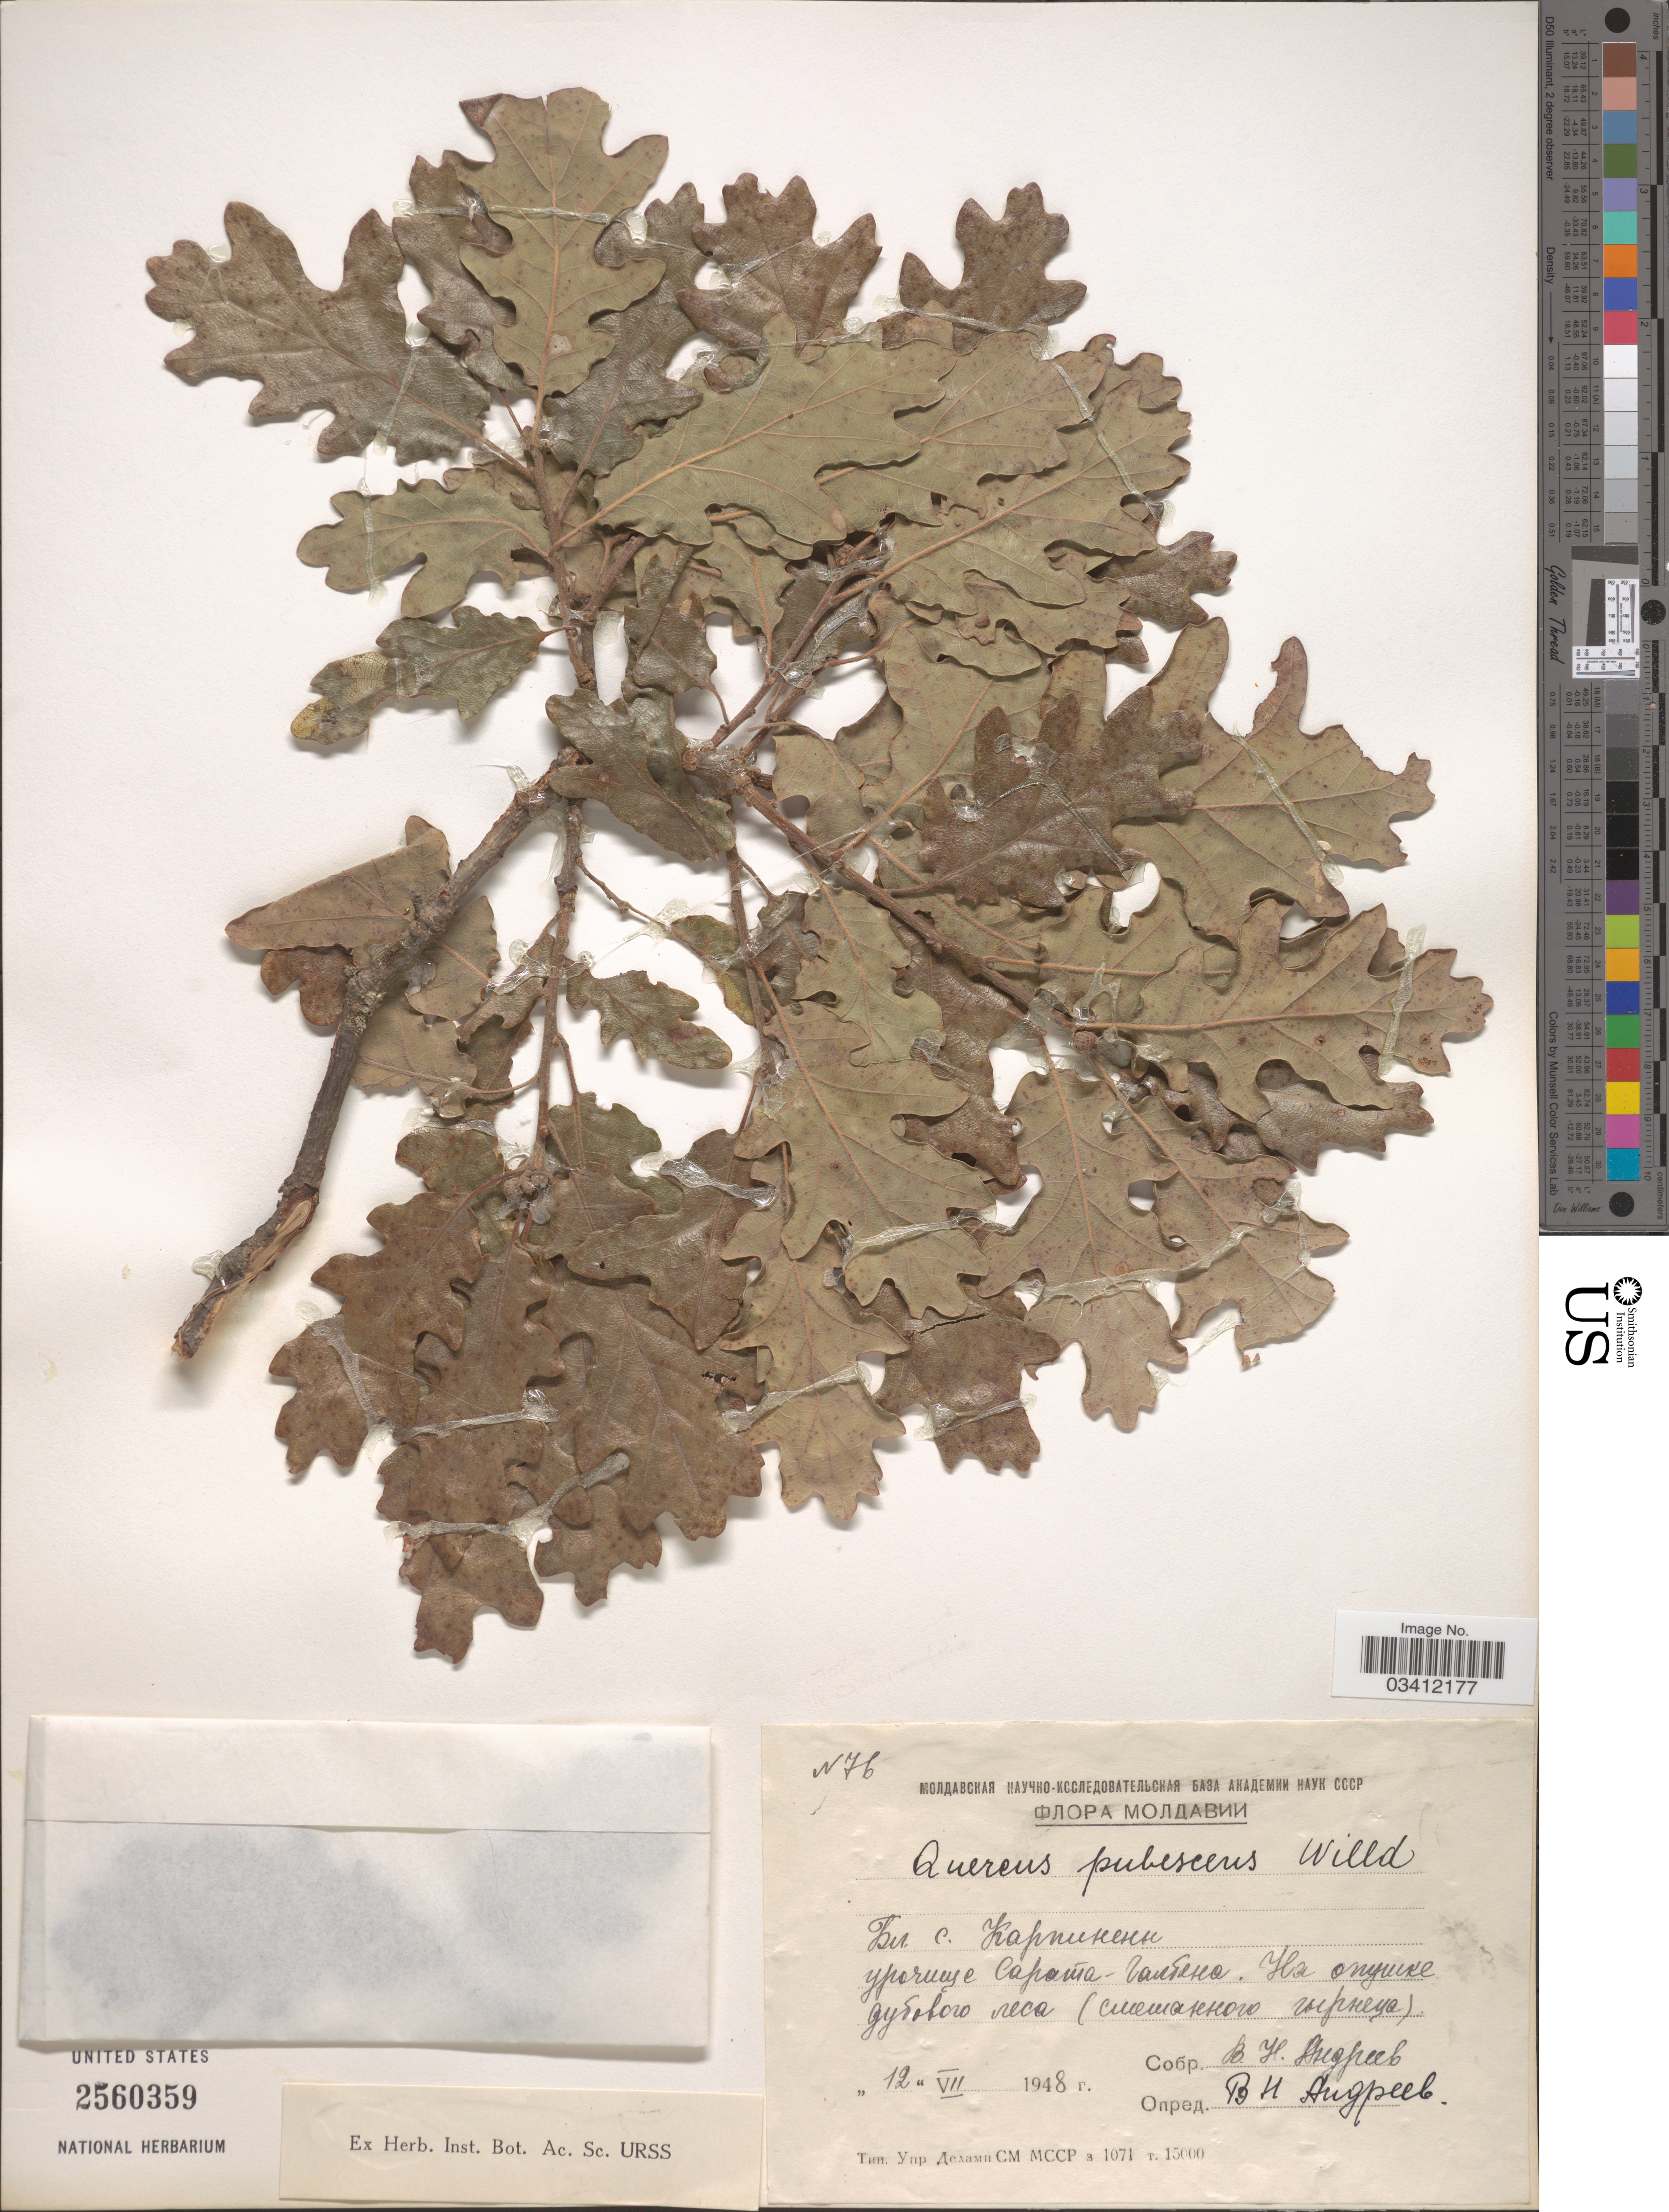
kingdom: Plantae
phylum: Tracheophyta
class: Magnoliopsida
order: Fagales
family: Fagaceae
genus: Quercus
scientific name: Quercus pubescens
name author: Willd.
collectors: V. Andreev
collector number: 76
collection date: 1948-07-12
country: Moldova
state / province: Hincesti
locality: Near Village Carpineni, Tract Sarata-Galbena.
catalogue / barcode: US 2560359